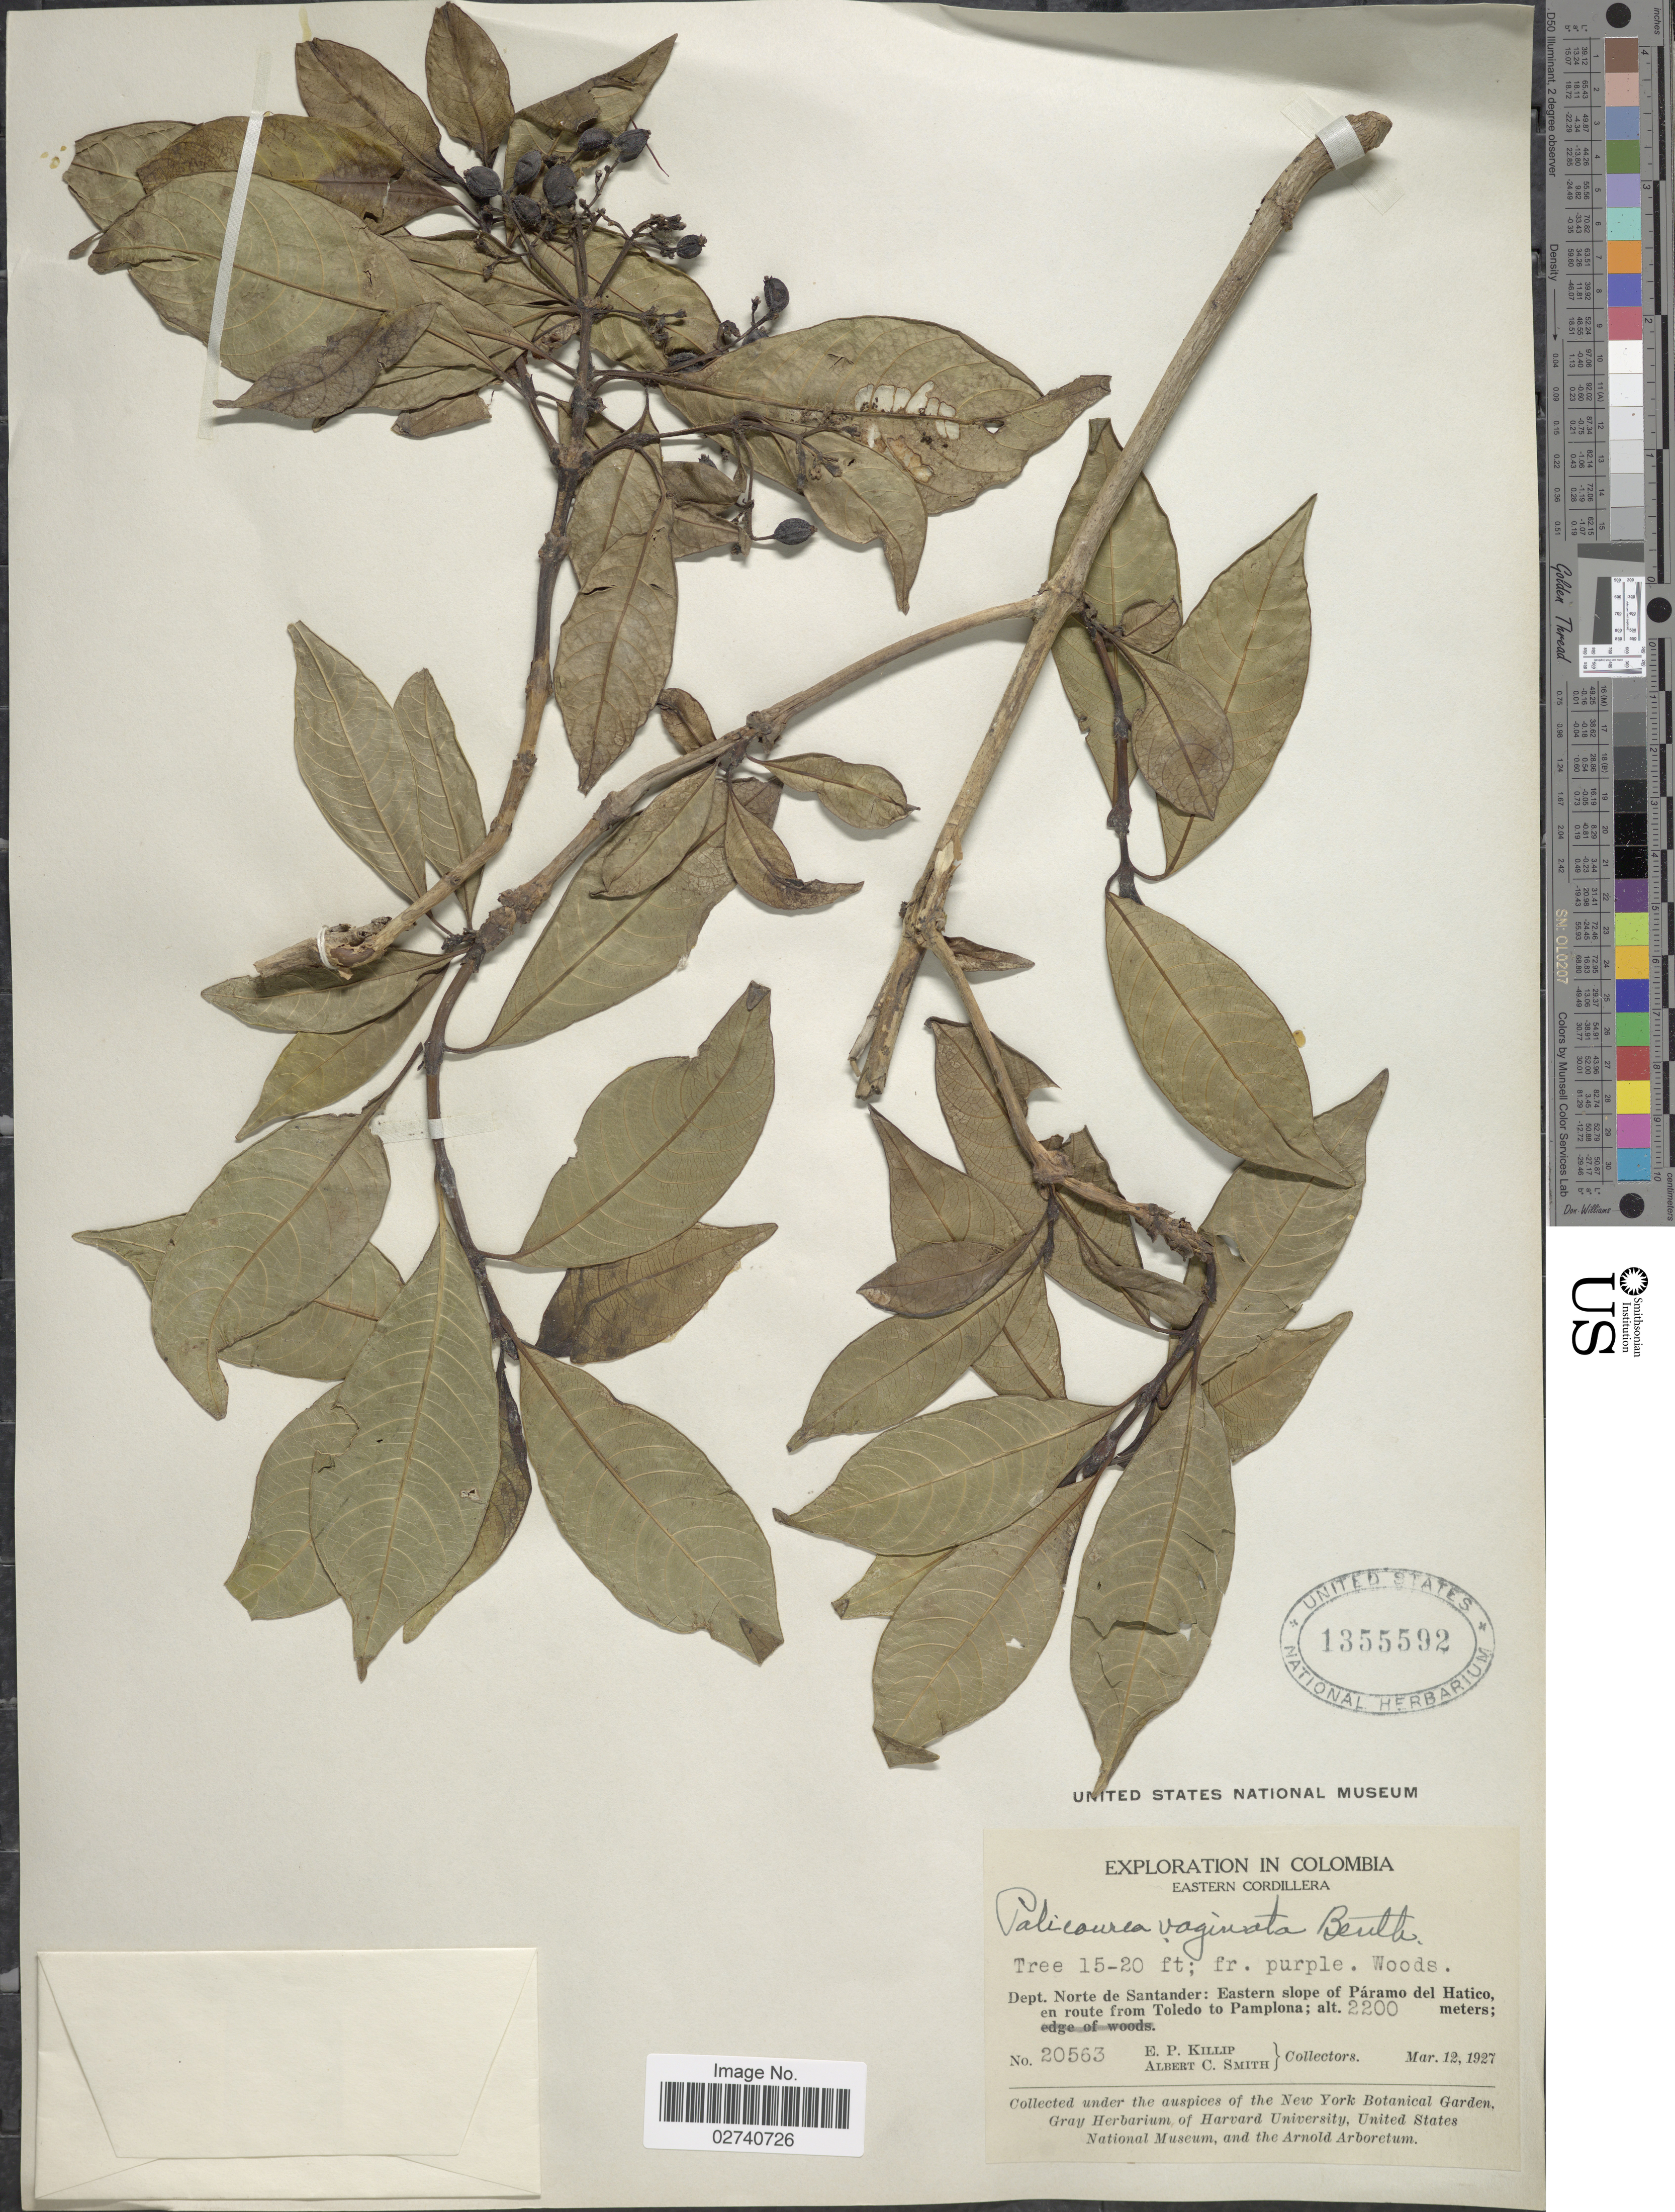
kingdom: Plantae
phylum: Tracheophyta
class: Magnoliopsida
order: Gentianales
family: Rubiaceae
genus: Palicourea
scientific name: Palicourea vaginata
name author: Benth.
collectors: E. P. Killip & A. C. Smith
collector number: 20563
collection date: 1927-03-12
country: Colombia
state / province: Norte de Santander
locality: Eastern Cordillera. Eastern slope of Paramo del Hatico, en route from Toledo to Pamplona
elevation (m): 2200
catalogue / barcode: US 1355592